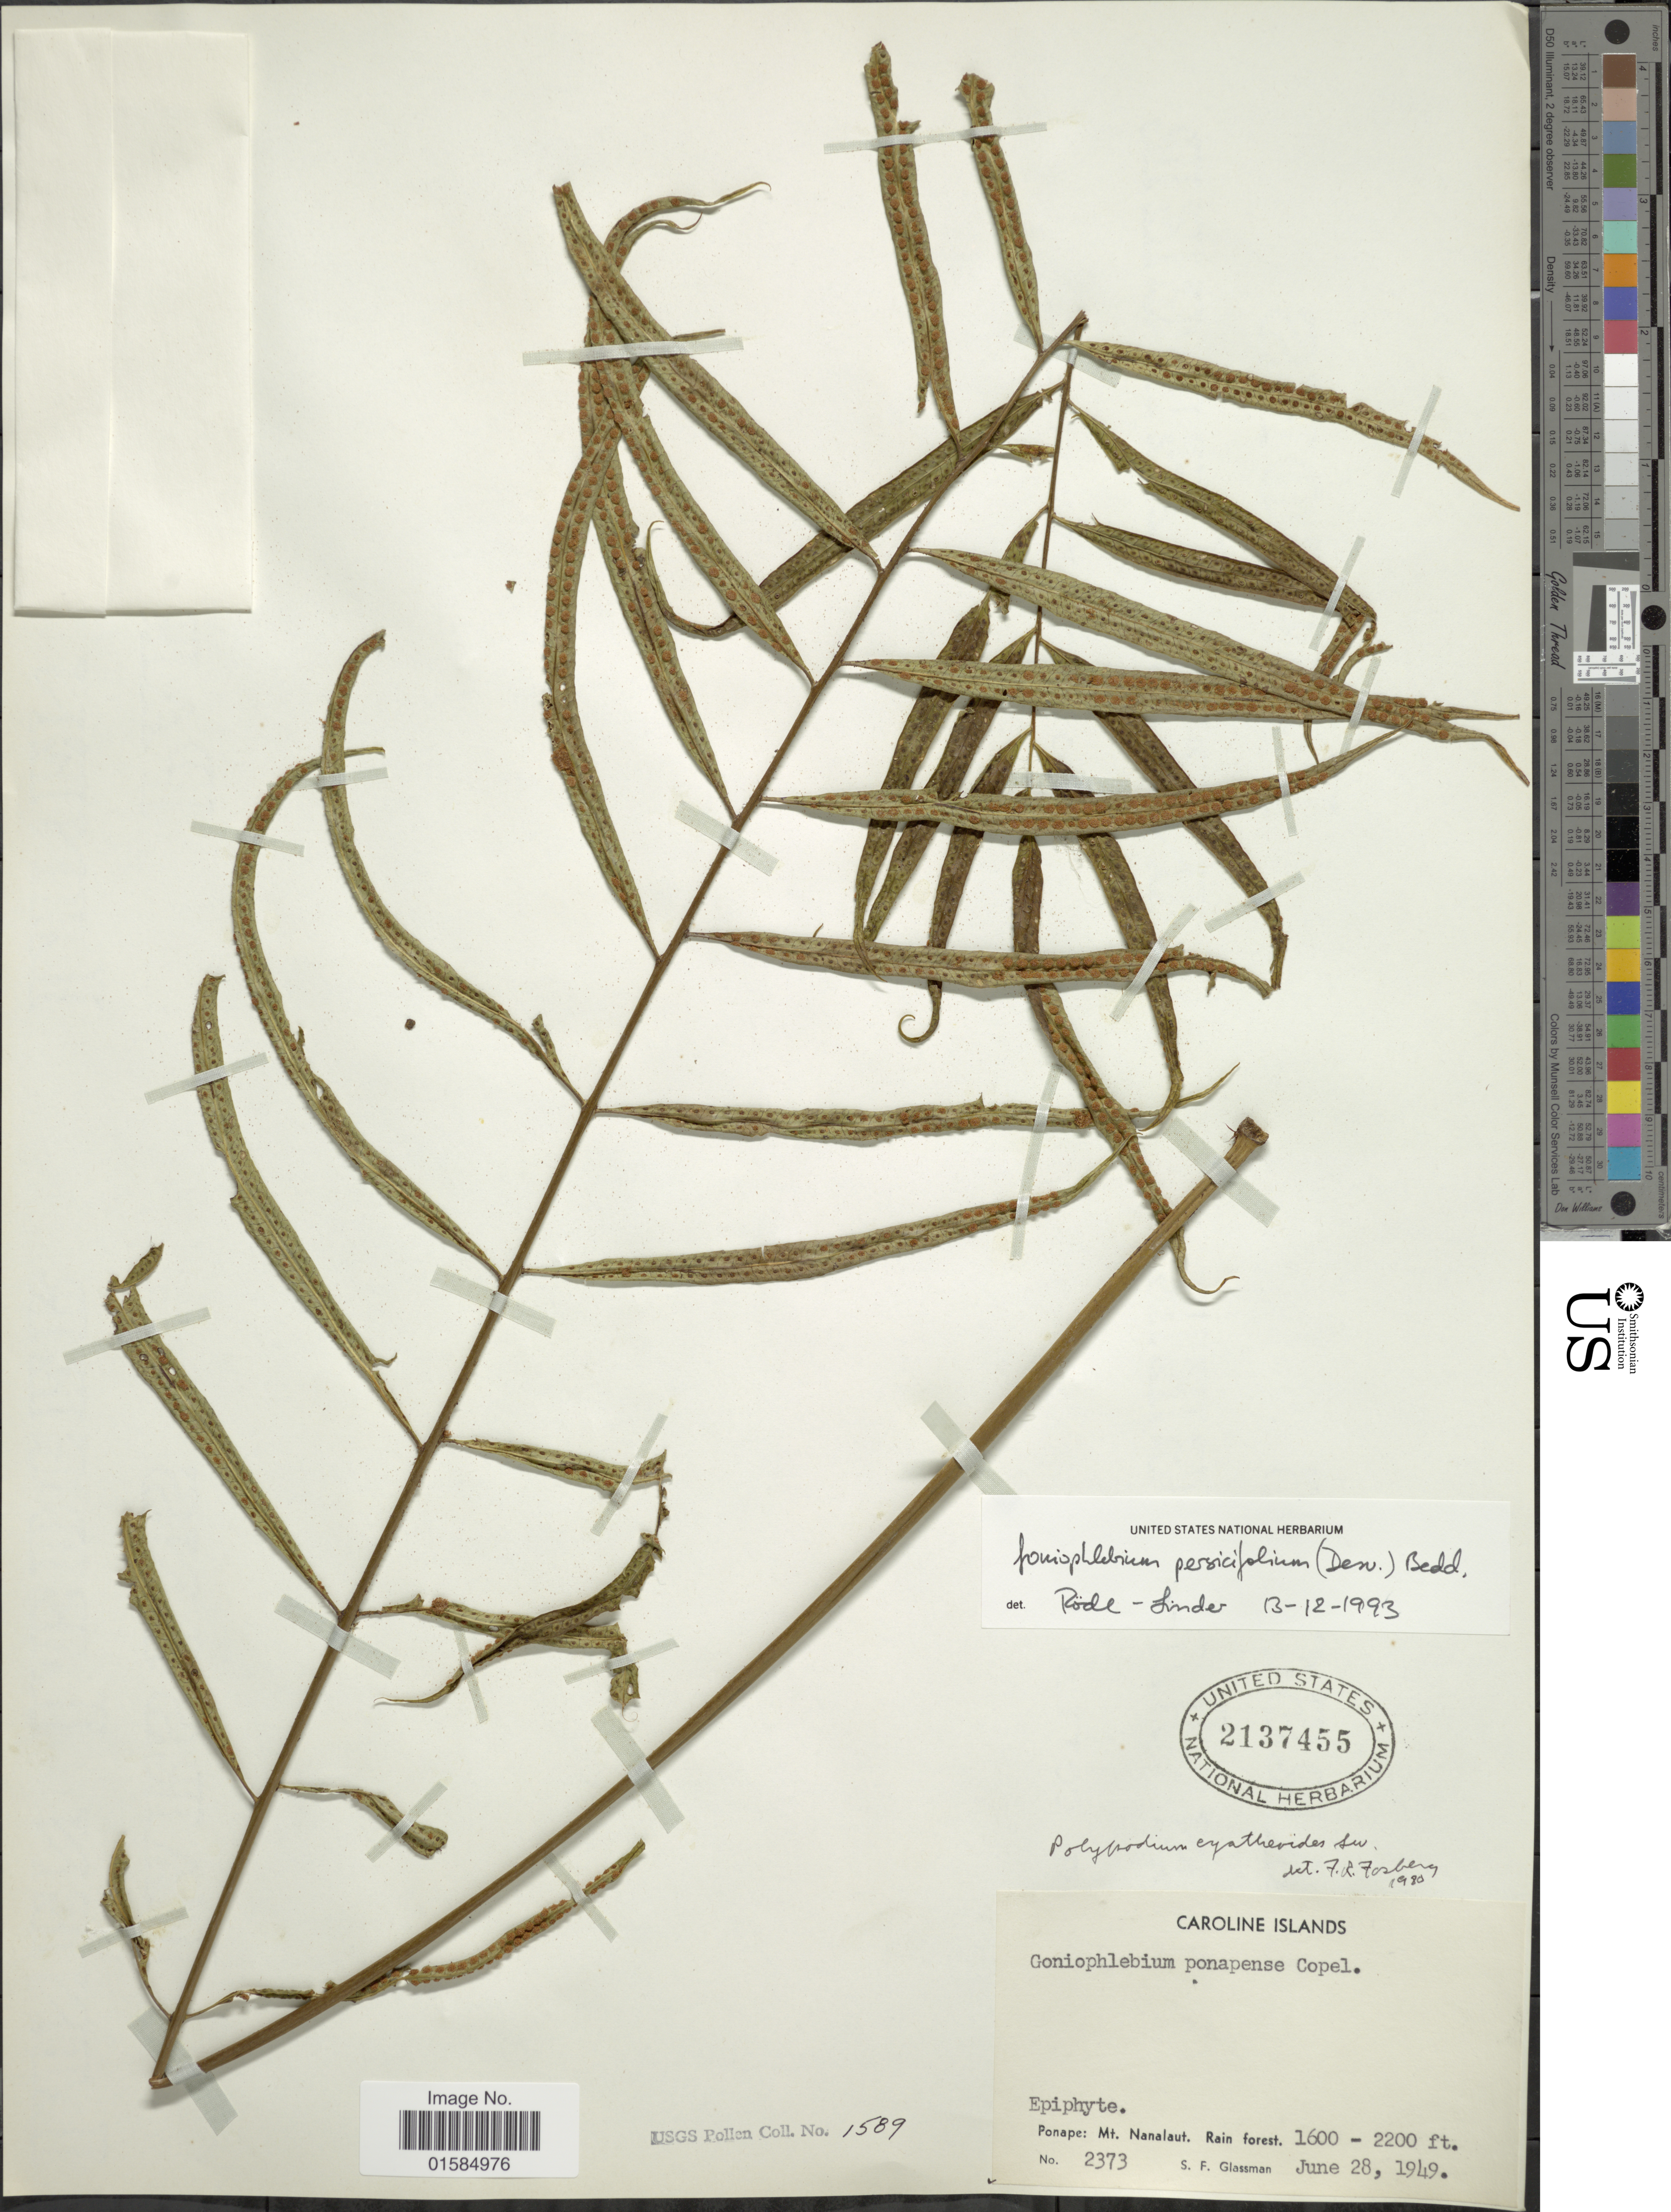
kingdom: Plantae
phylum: Tracheophyta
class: Polypodiopsida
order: Polypodiales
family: Polypodiaceae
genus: Goniophlebium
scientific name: Goniophlebium persicifolium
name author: (Desv.) Bedd.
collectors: S. F. Glassman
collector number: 2373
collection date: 1949-06-28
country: Micronesia, Federated States of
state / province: Pohnpei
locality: Caroline Islands, Ponape: Mt. Nanalaut, Rain forest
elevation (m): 488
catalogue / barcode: US 2137455